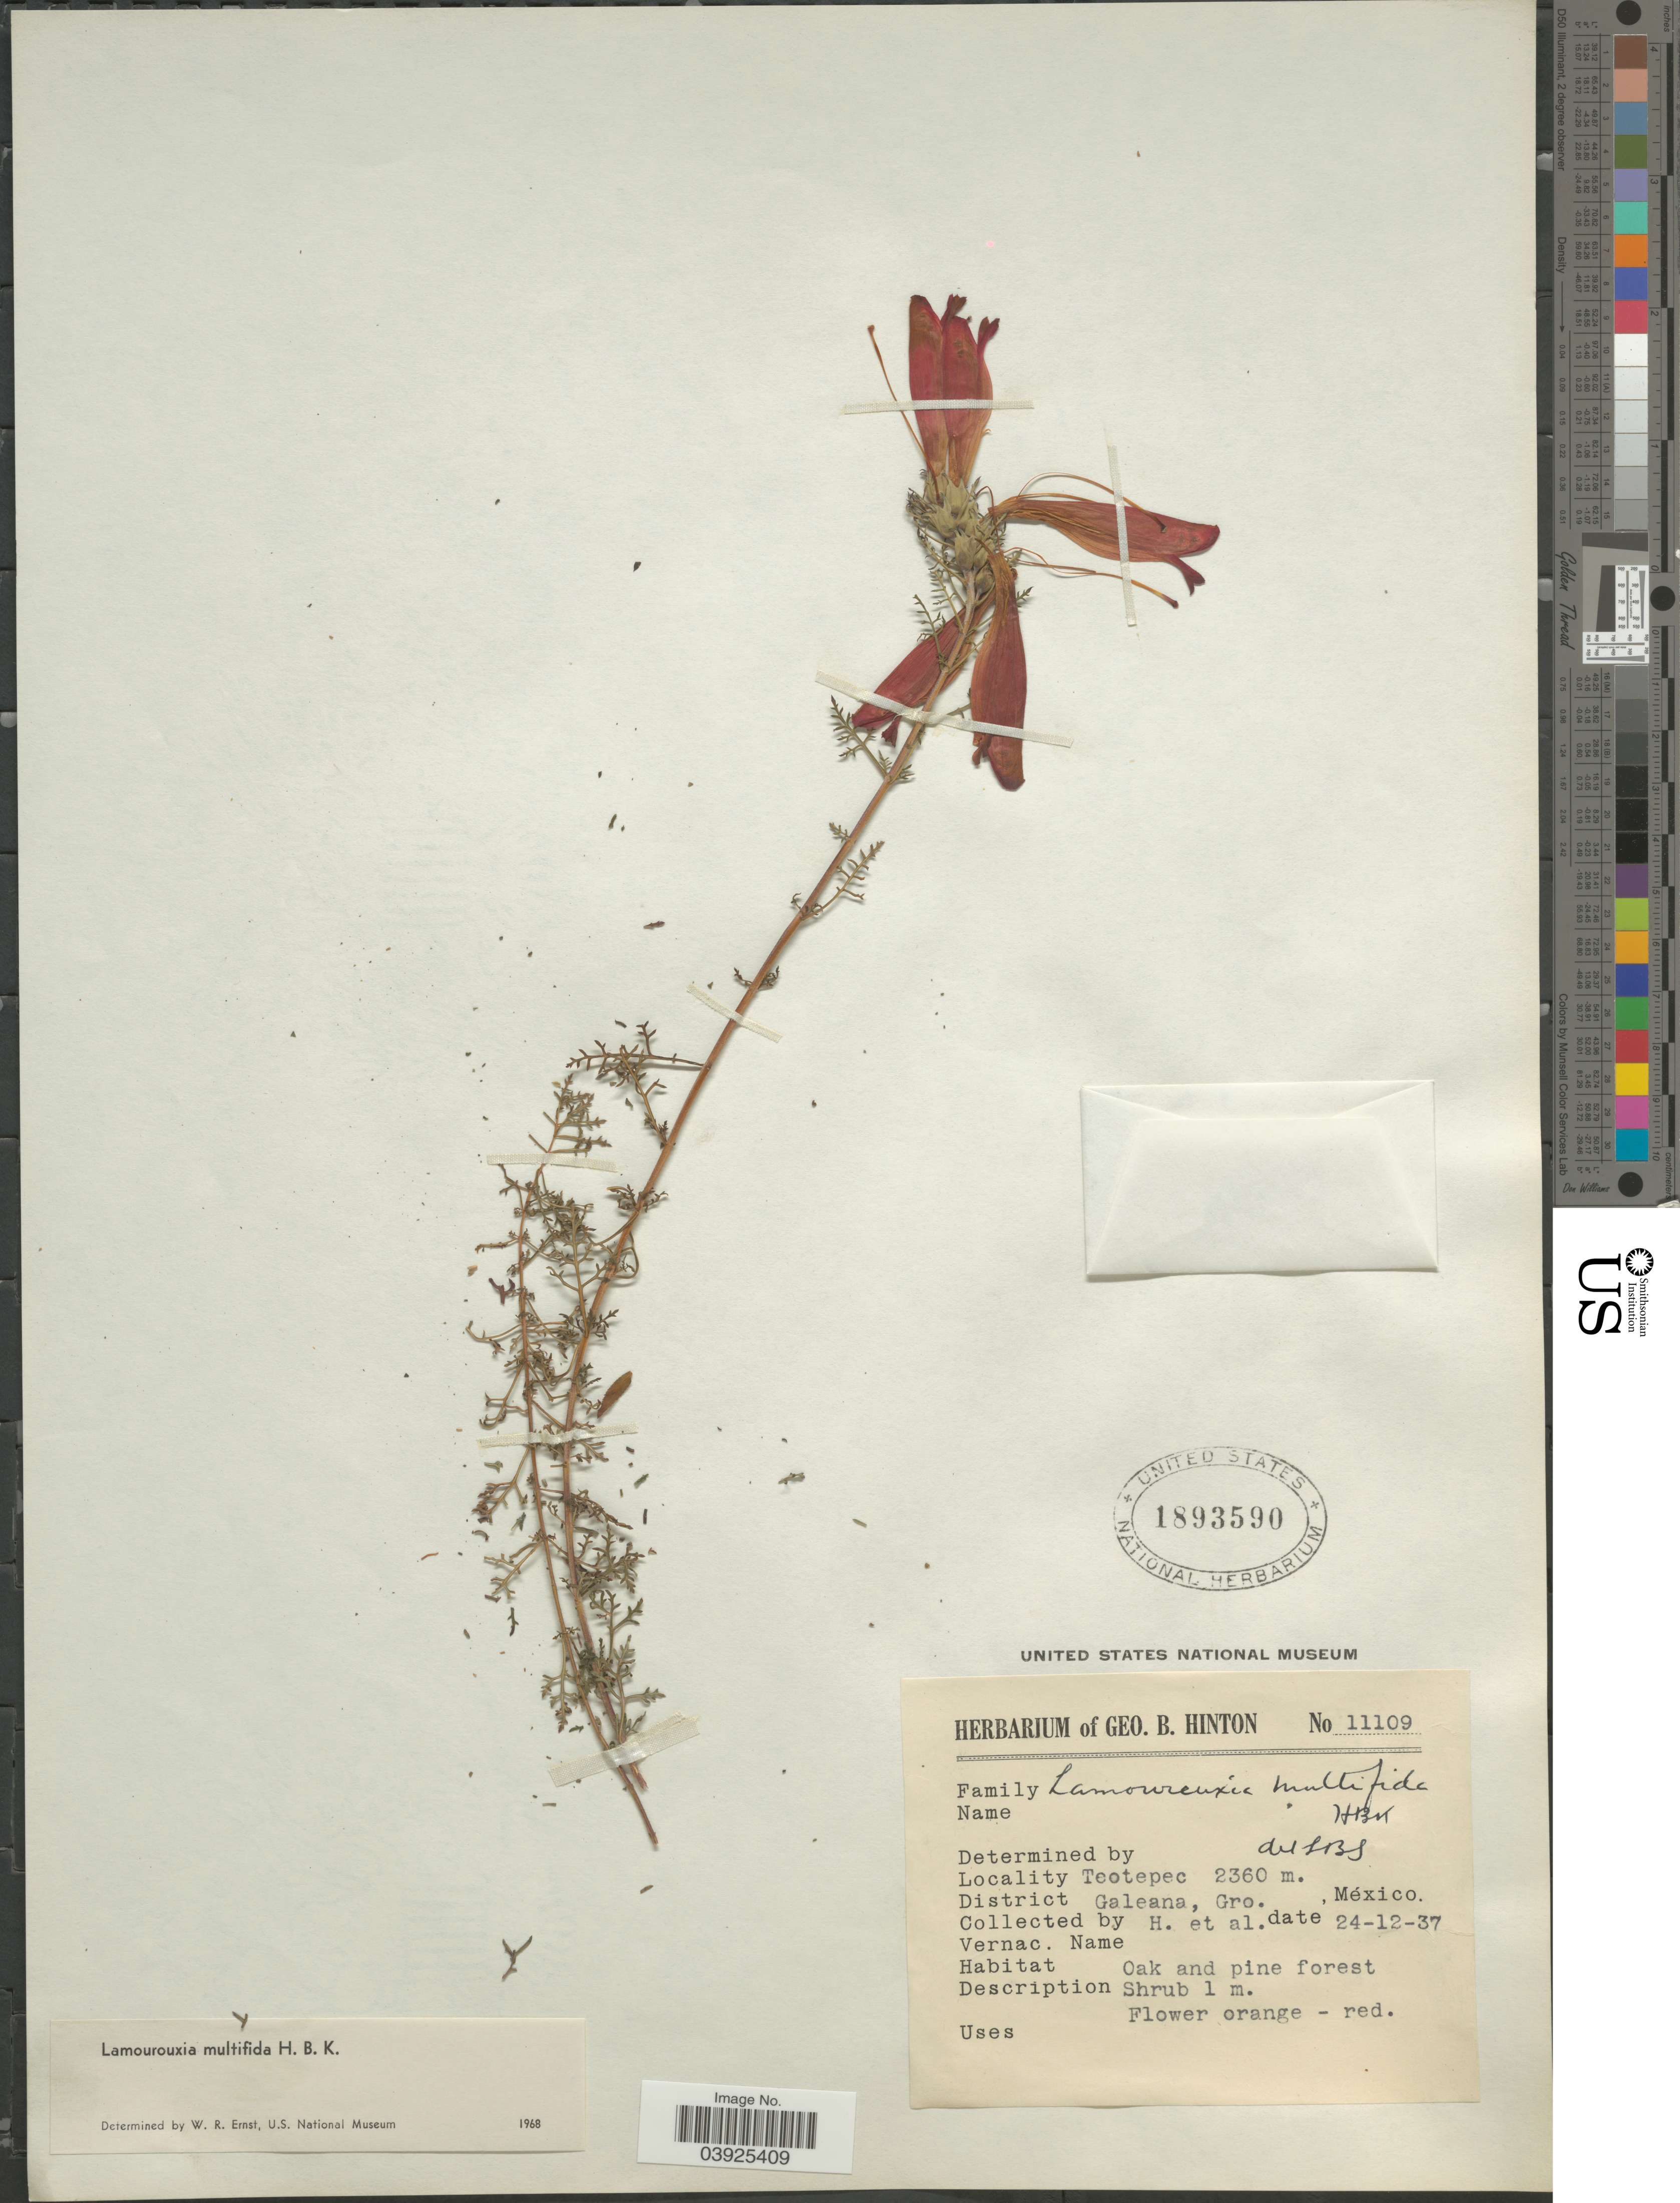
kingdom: Plantae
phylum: Tracheophyta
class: Magnoliopsida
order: Lamiales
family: Orobanchaceae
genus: Lamourouxia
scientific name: Lamourouxia multifida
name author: Kunth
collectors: G. B. Hinton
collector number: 11109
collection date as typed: Transcribed d/m/y: 24/12/37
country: Mexico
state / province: Guerrero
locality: Teotepec. District Galeana.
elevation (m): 2360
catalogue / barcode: US 1893590